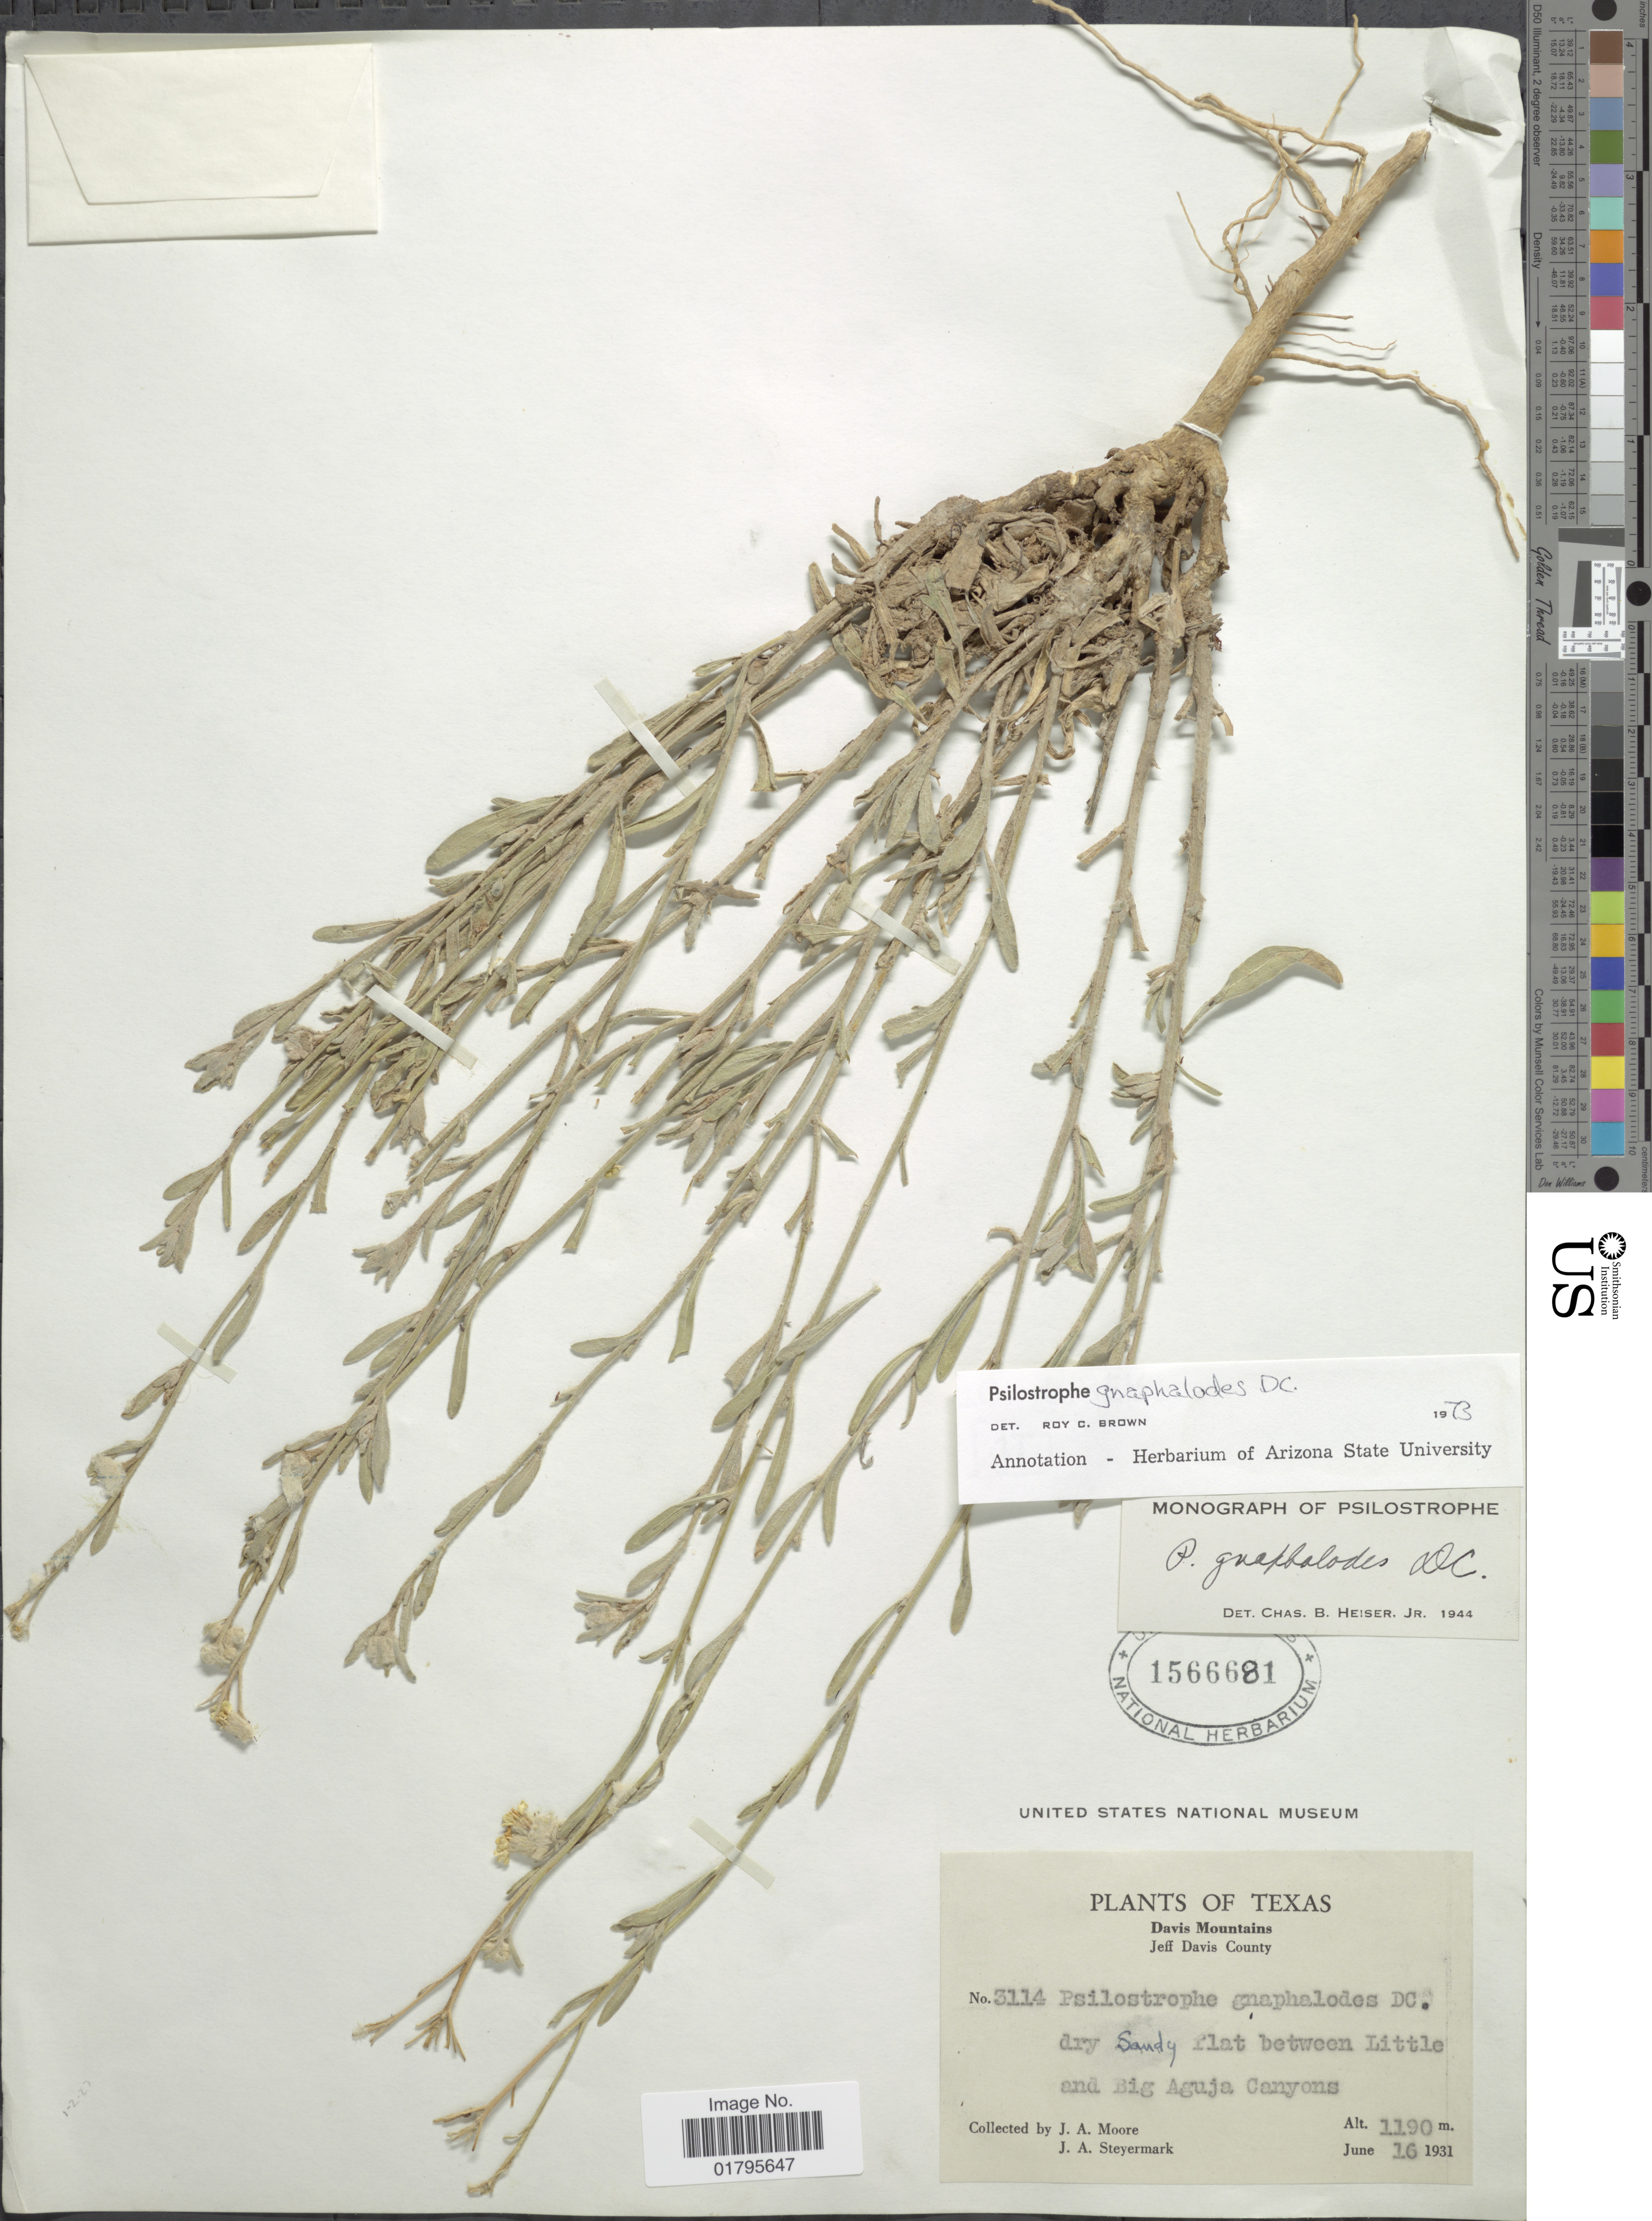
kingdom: Plantae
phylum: Tracheophyta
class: Magnoliopsida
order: Asterales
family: Asteraceae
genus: Psilostrophe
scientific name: Psilostrophe gnaphaloides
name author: DC.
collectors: J. A. Moore & J. Steyermark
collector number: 3114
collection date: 1931-06-16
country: United States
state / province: Texas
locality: Dry sands flat between Little and Big Aguja Cnayons. Davis Mountains Jeff Davis County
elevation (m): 1190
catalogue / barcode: US 1566681